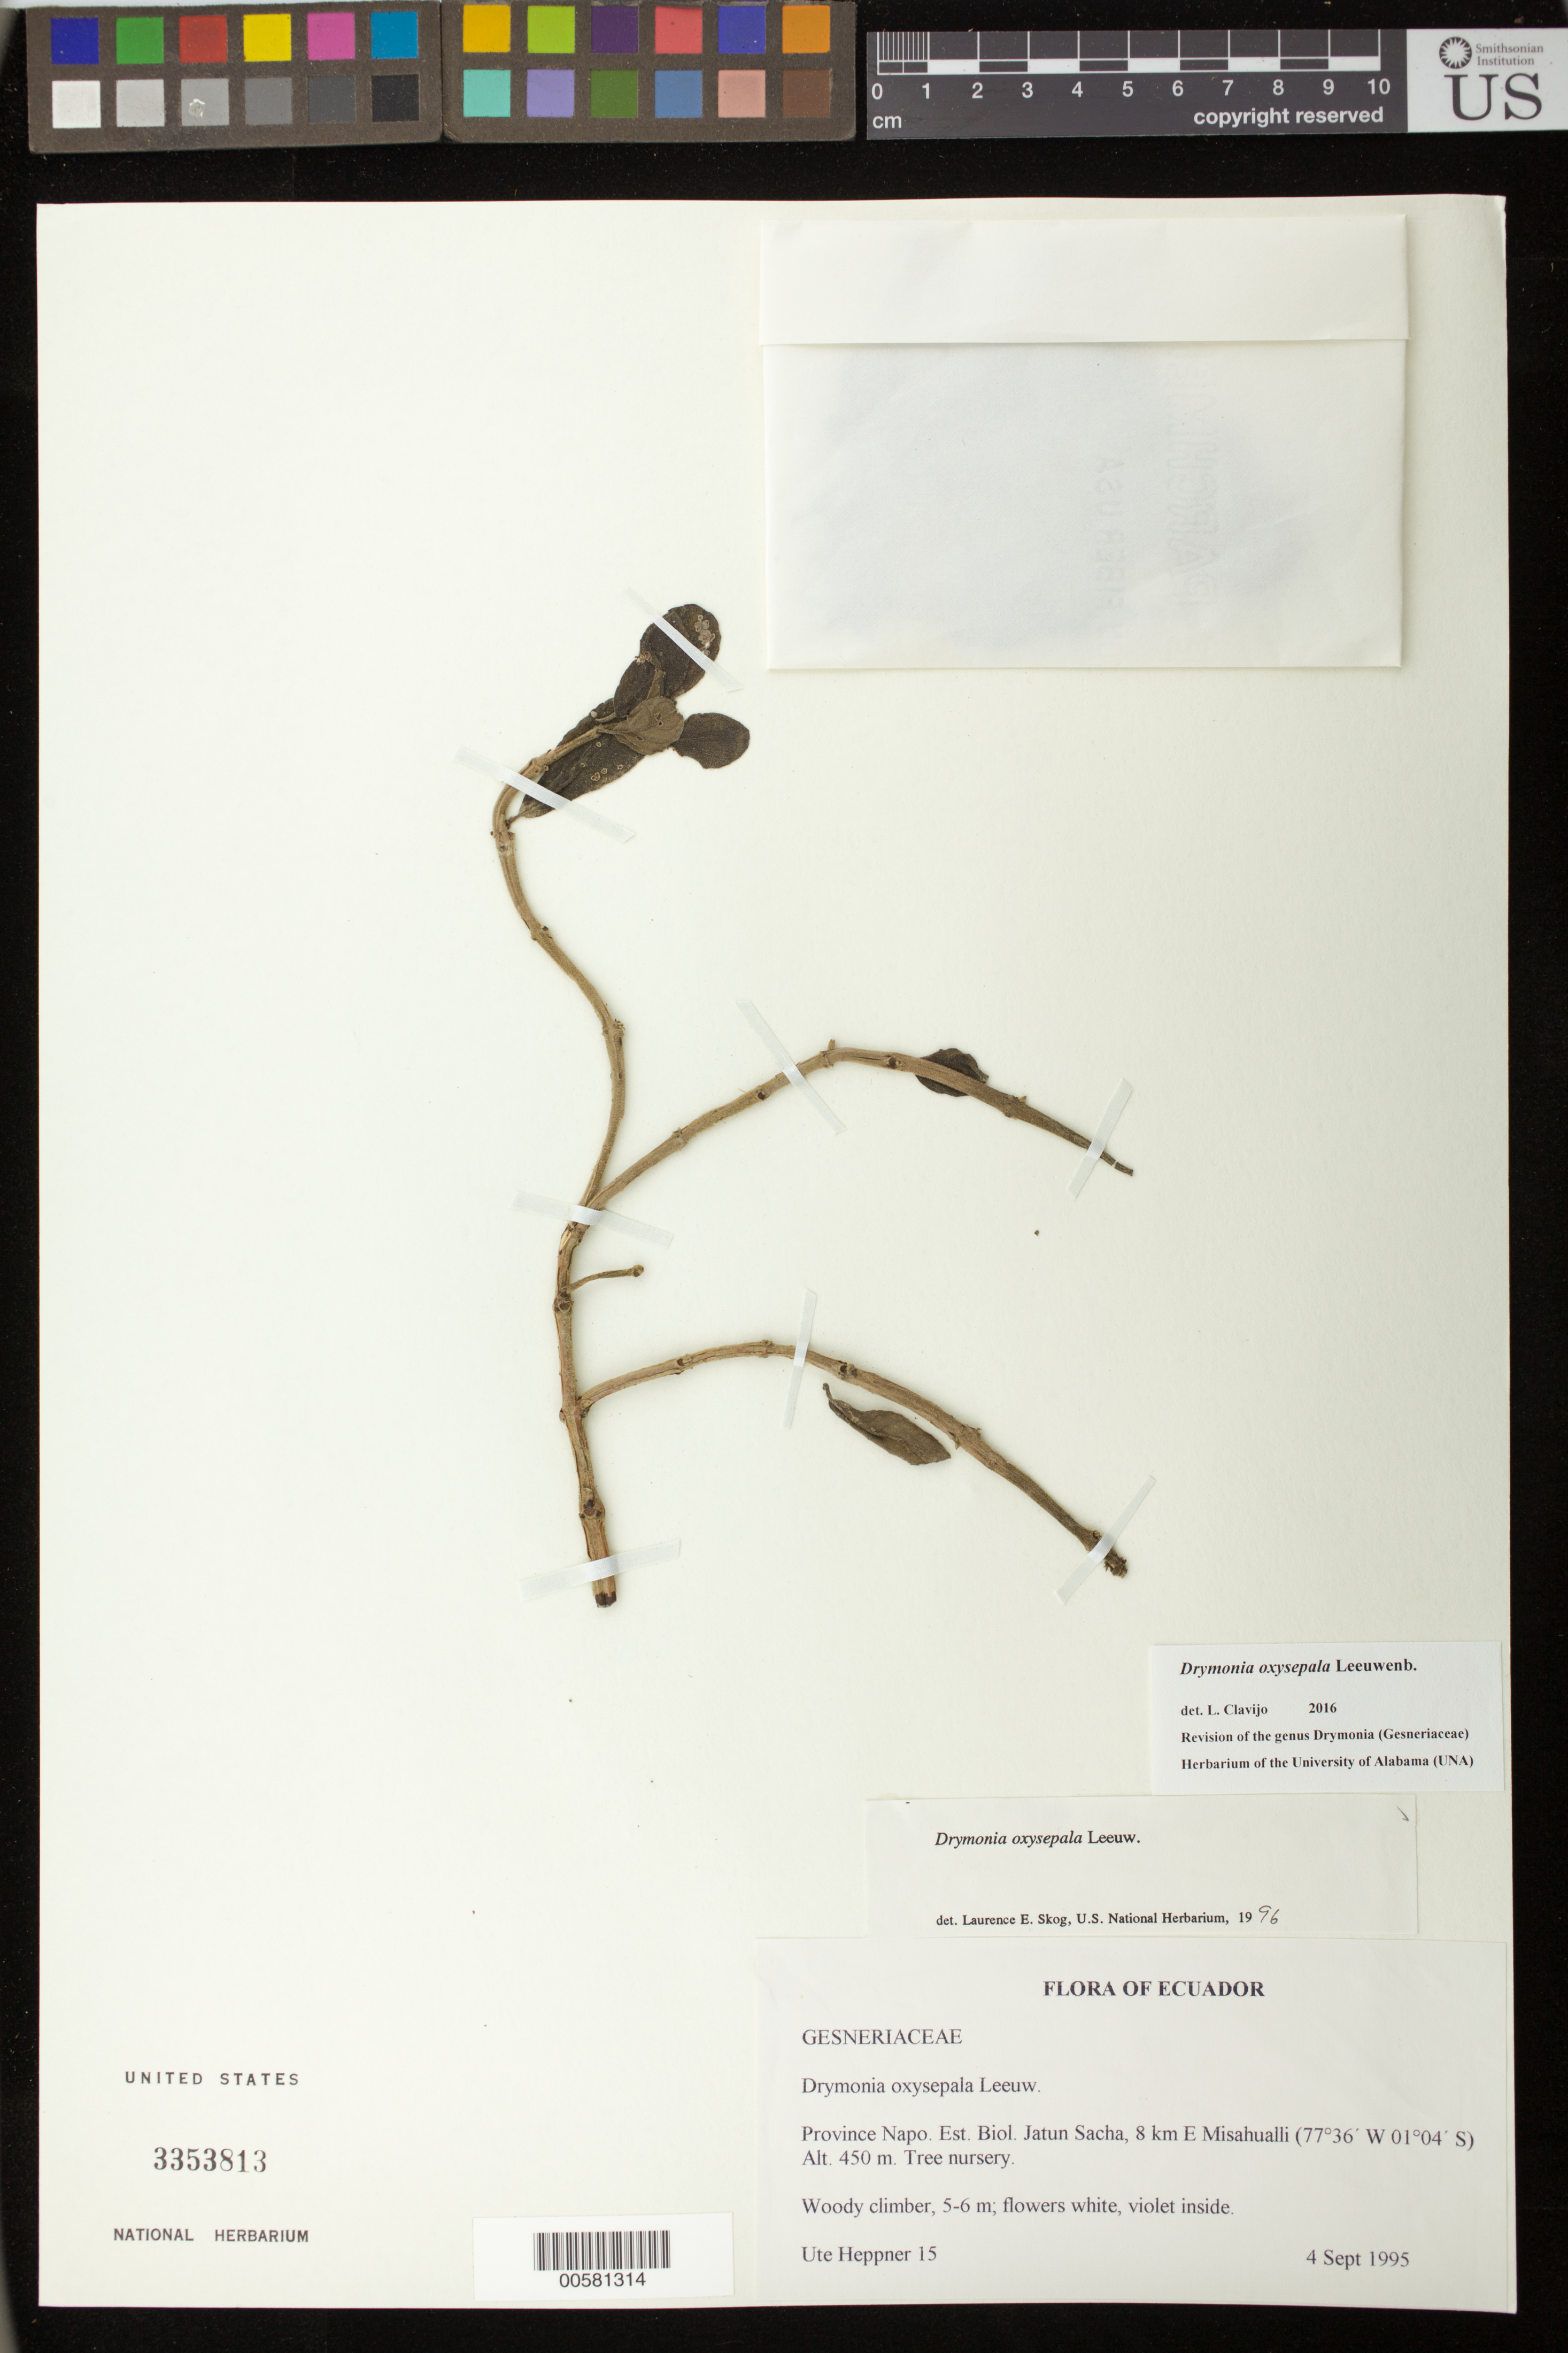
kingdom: Plantae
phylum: Tracheophyta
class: Magnoliopsida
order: Lamiales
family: Gesneriaceae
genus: Drymonia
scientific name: Drymonia oxysepala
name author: Leeuwenb.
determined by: Skog, Laurence E.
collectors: U. Heppner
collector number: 15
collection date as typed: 04 Sep 1995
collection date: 1995-09-04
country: Ecuador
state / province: Napo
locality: Est. Biol. Jatun Sacha, 8 km E Misahualli; tree nursery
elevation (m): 450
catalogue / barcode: US 3353813